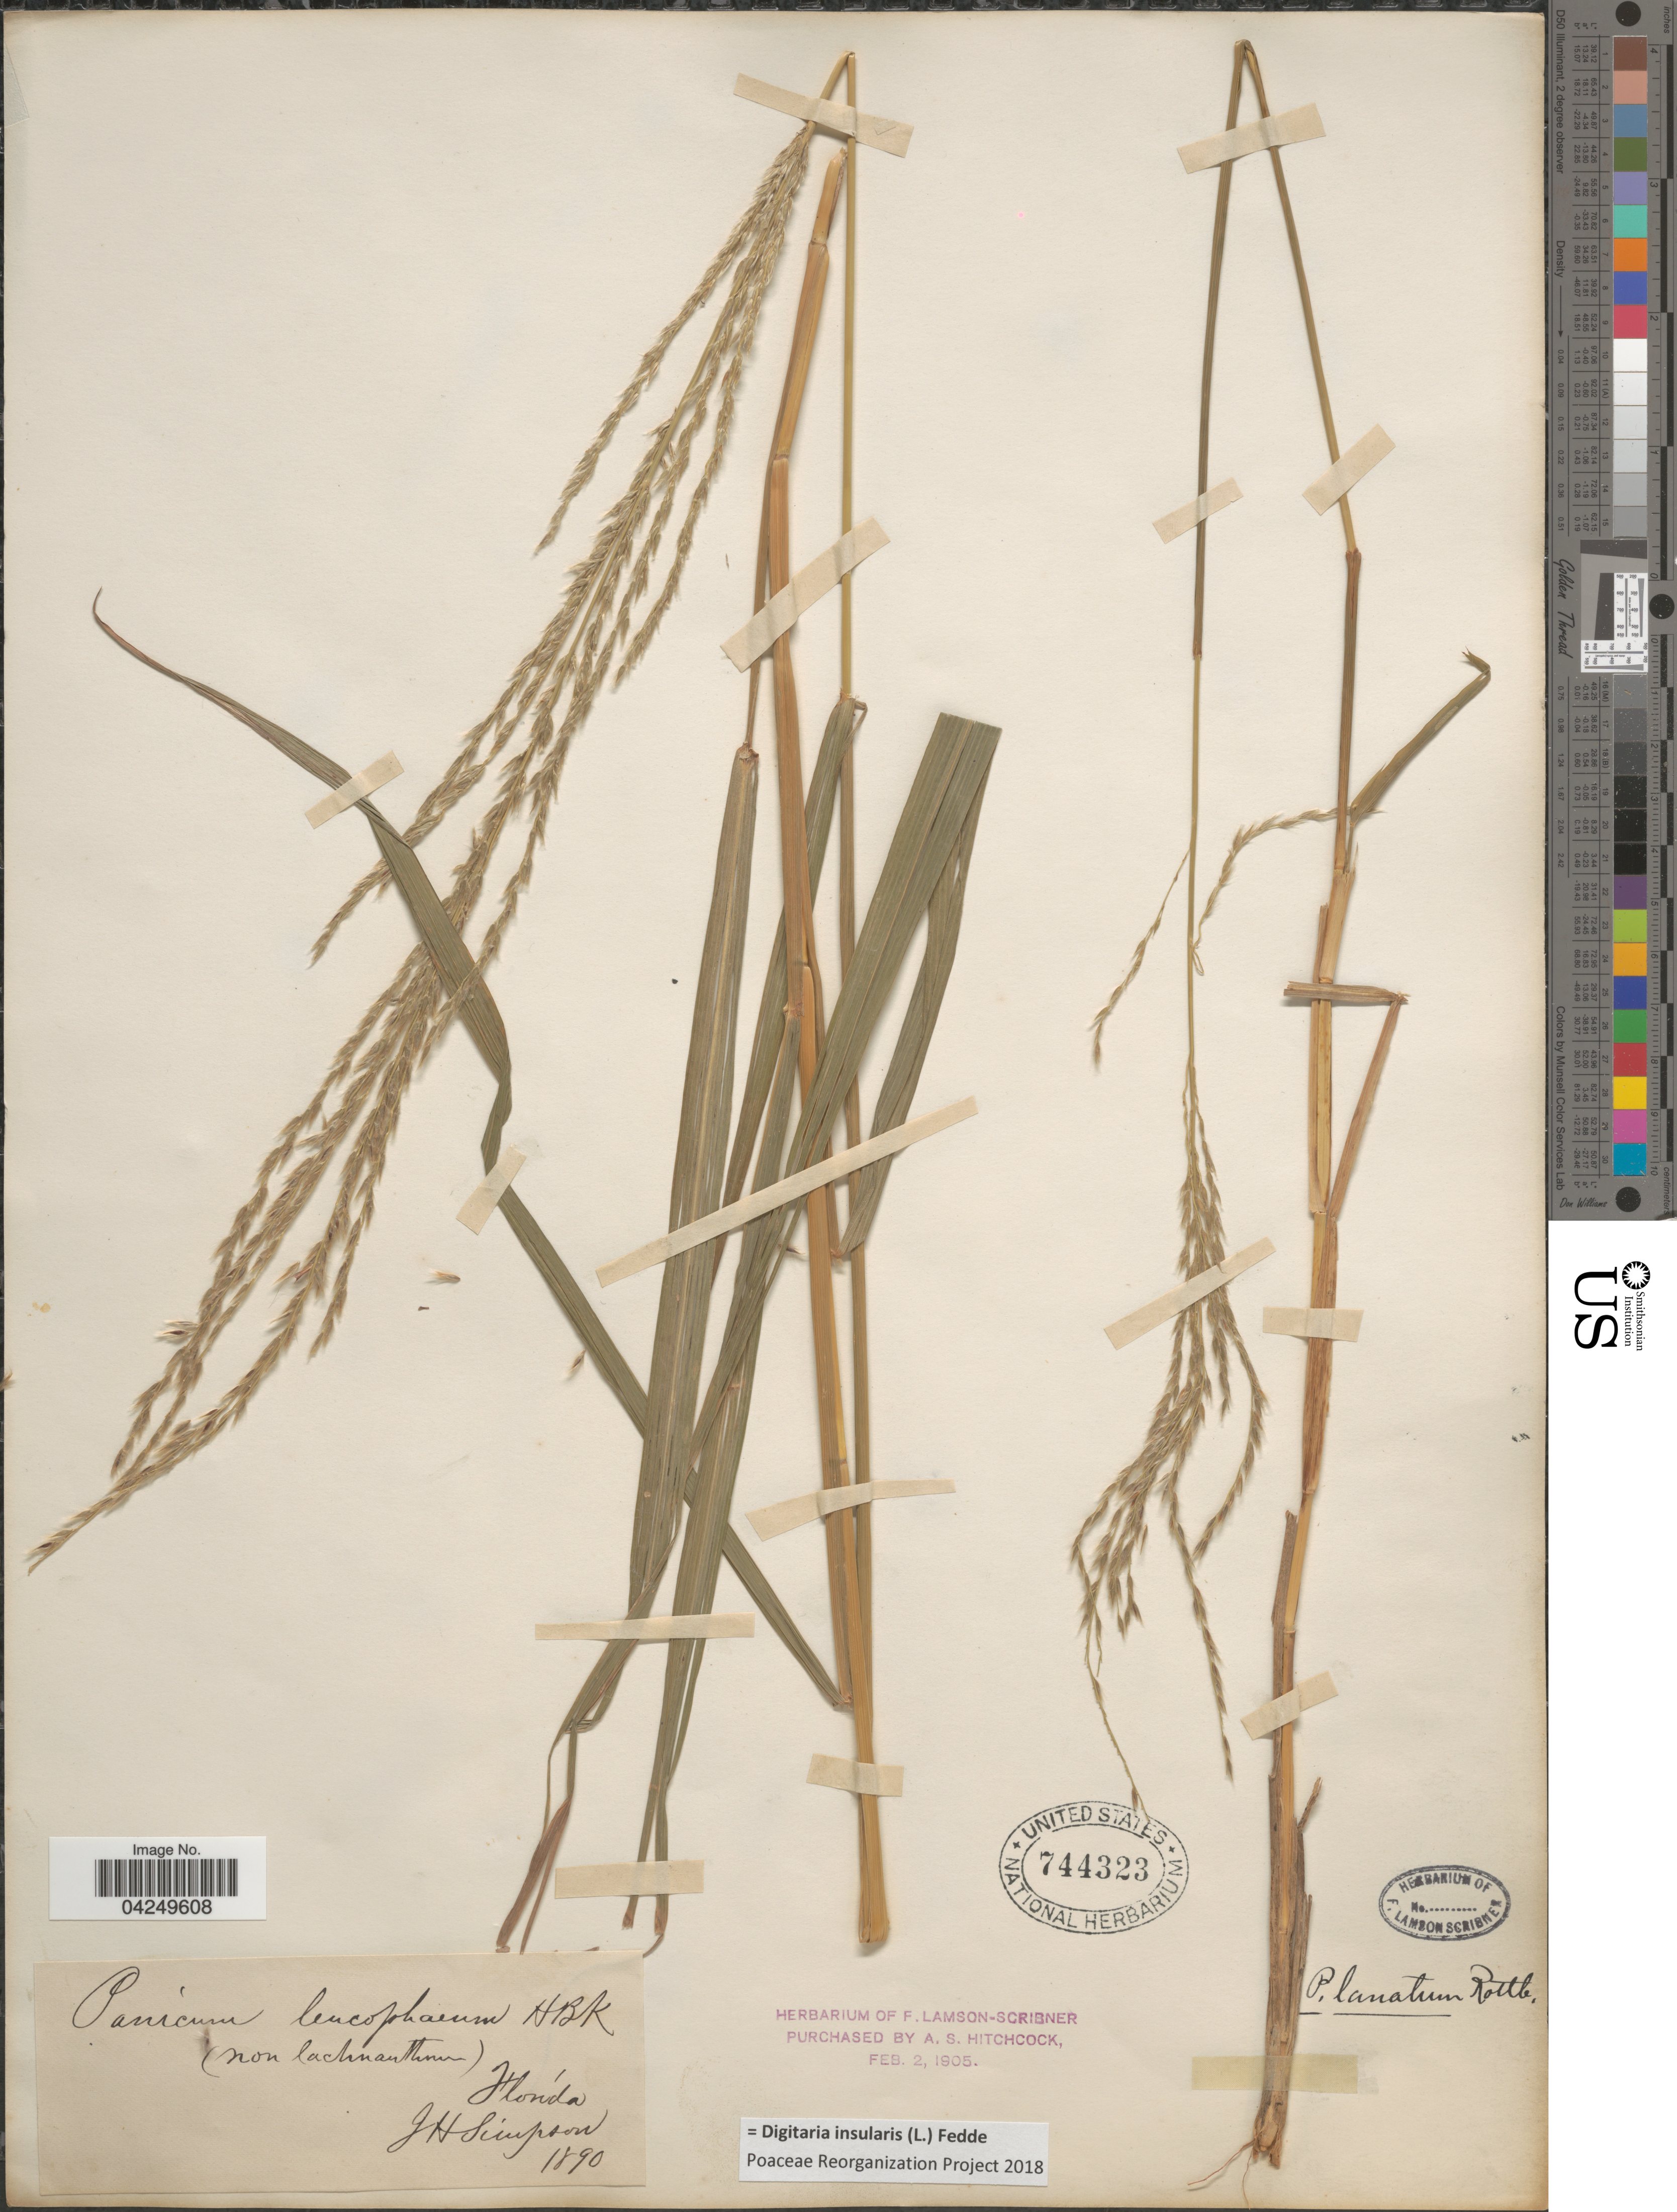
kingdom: Plantae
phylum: Tracheophyta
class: Liliopsida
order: Poales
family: Poaceae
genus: Digitaria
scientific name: Digitaria insularis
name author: (L.) Fedde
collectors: J. H. Simpson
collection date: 1890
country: United States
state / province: Florida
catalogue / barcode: US 744323